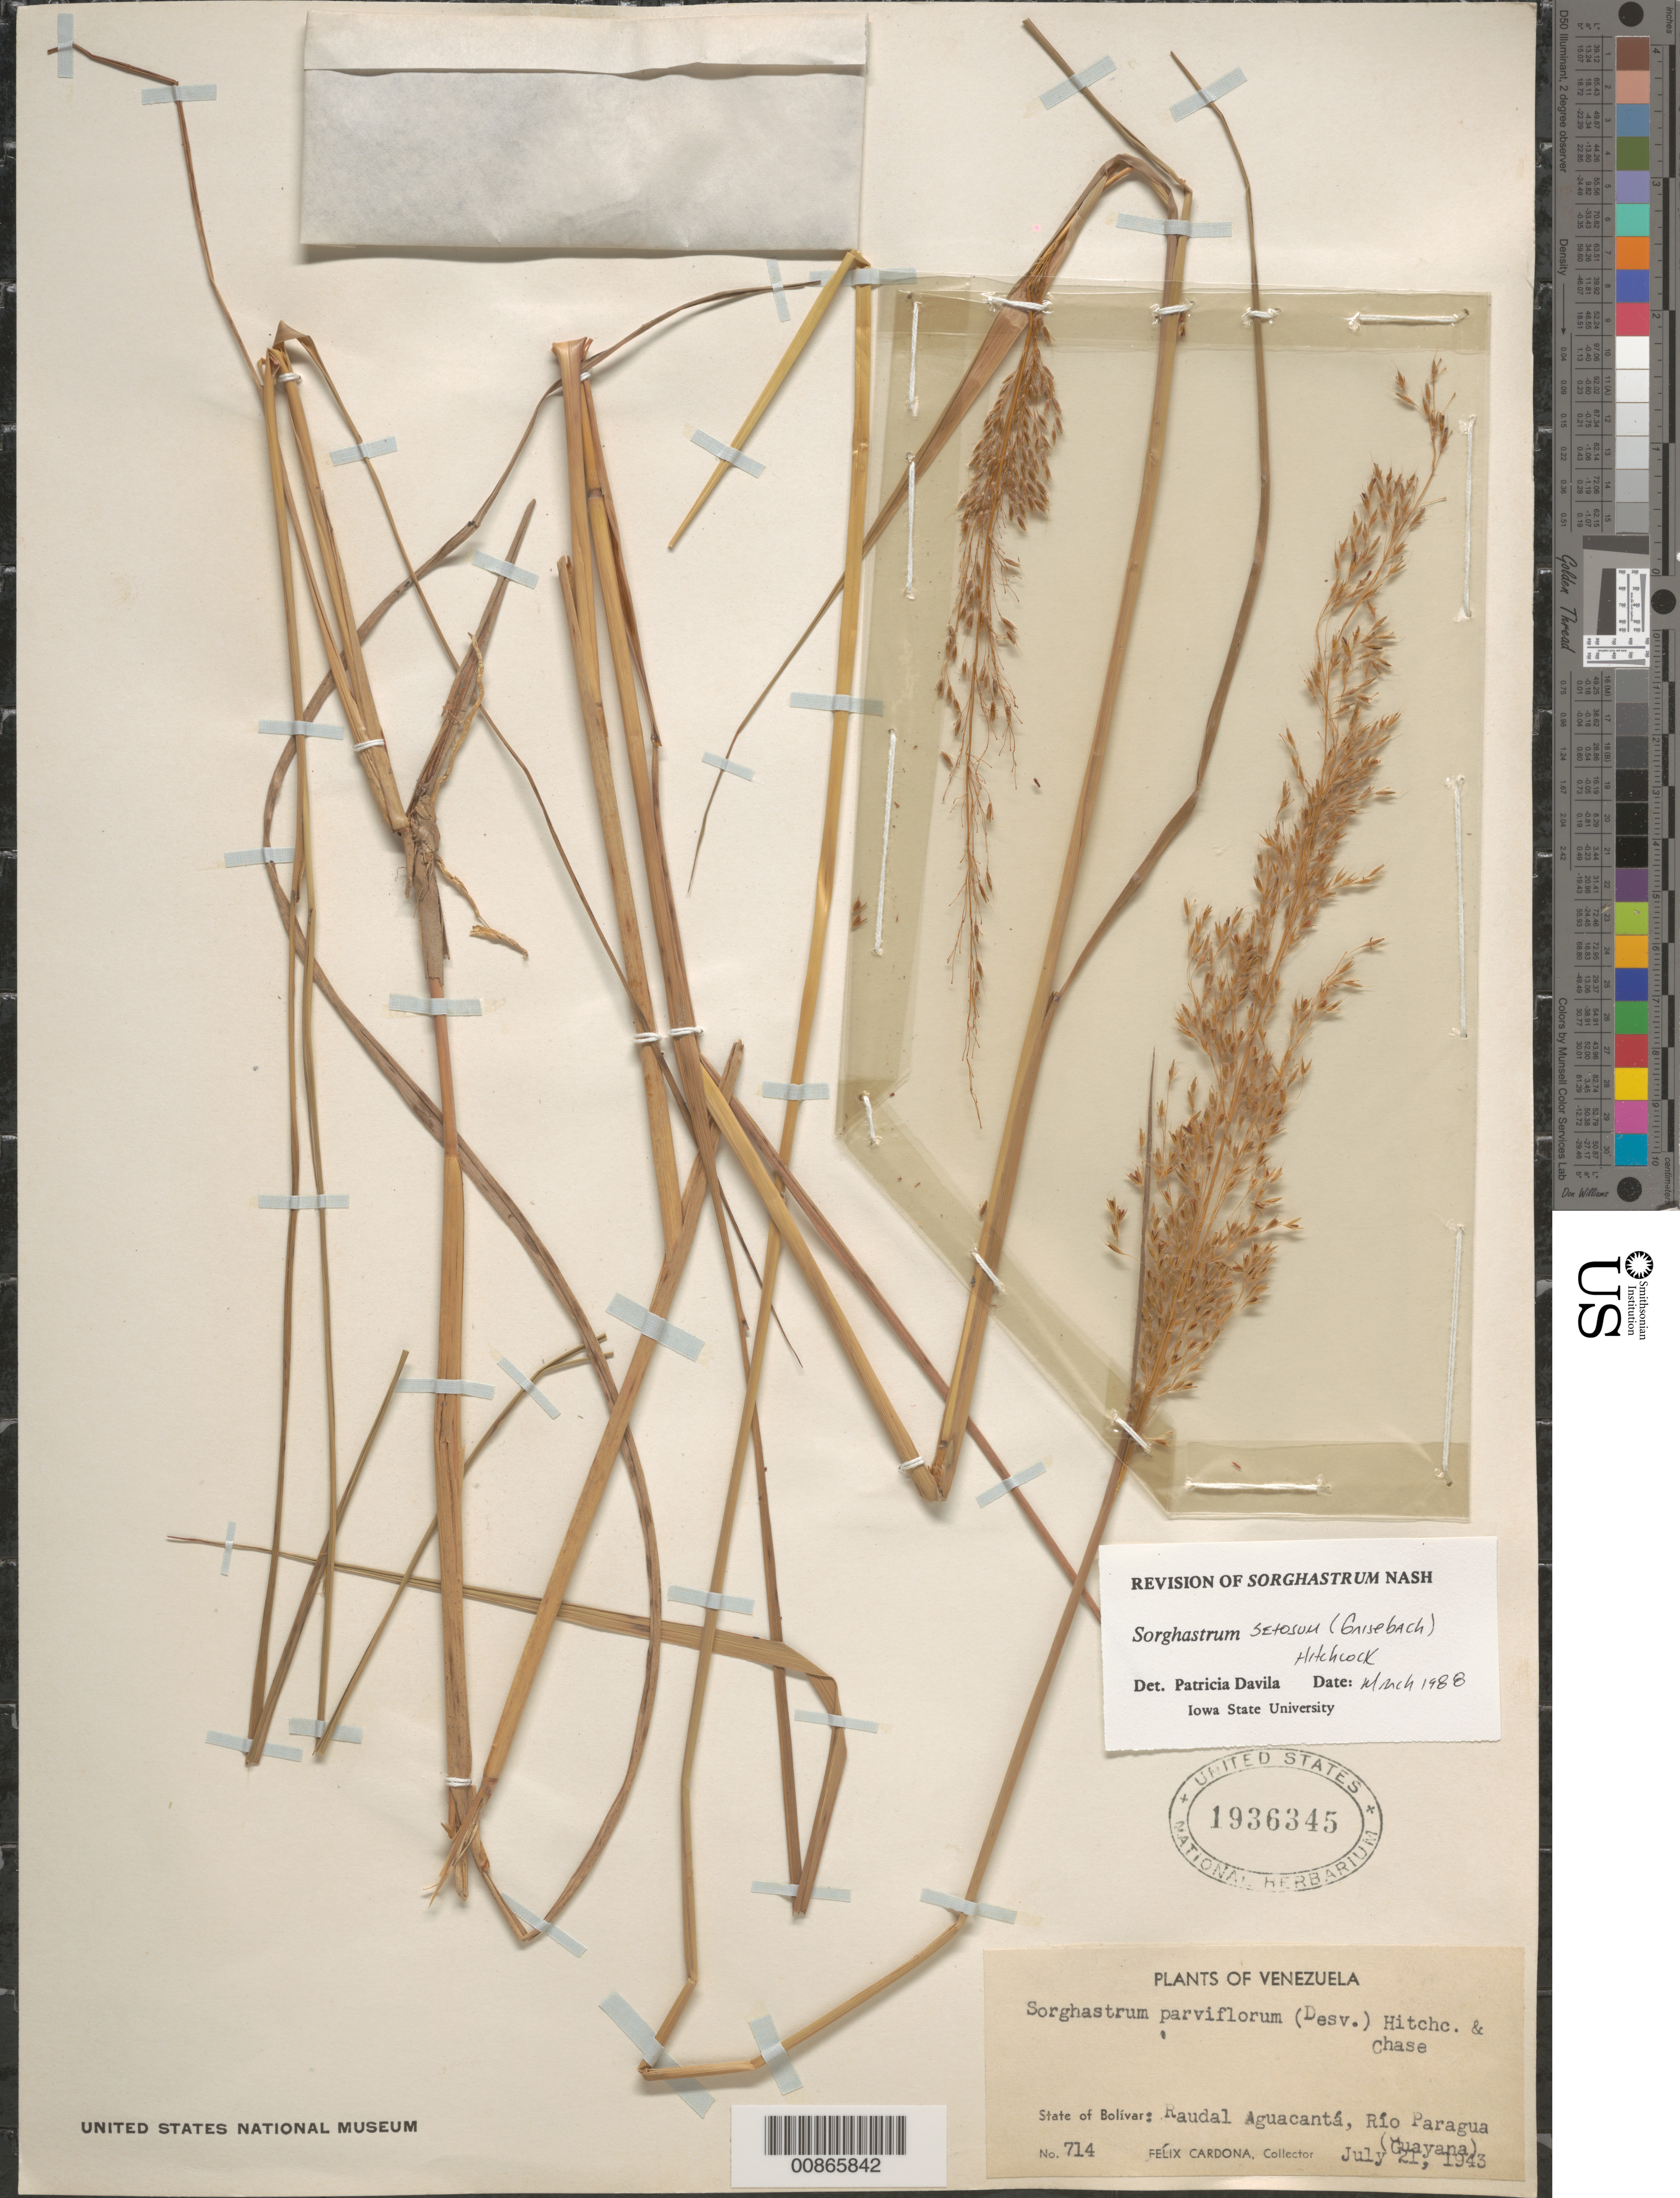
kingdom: Plantae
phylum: Tracheophyta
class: Liliopsida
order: Poales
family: Poaceae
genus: Sorghastrum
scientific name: Sorghastrum setosum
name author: (Griseb.) Hitchc.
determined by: Dávila, P. D.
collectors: F. Cardona Puig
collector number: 714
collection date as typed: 21-Jul-43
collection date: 1943-07-21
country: Venezuela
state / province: Bolívar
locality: Río Paragua, Raudal Aguacantá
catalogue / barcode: US 1936345